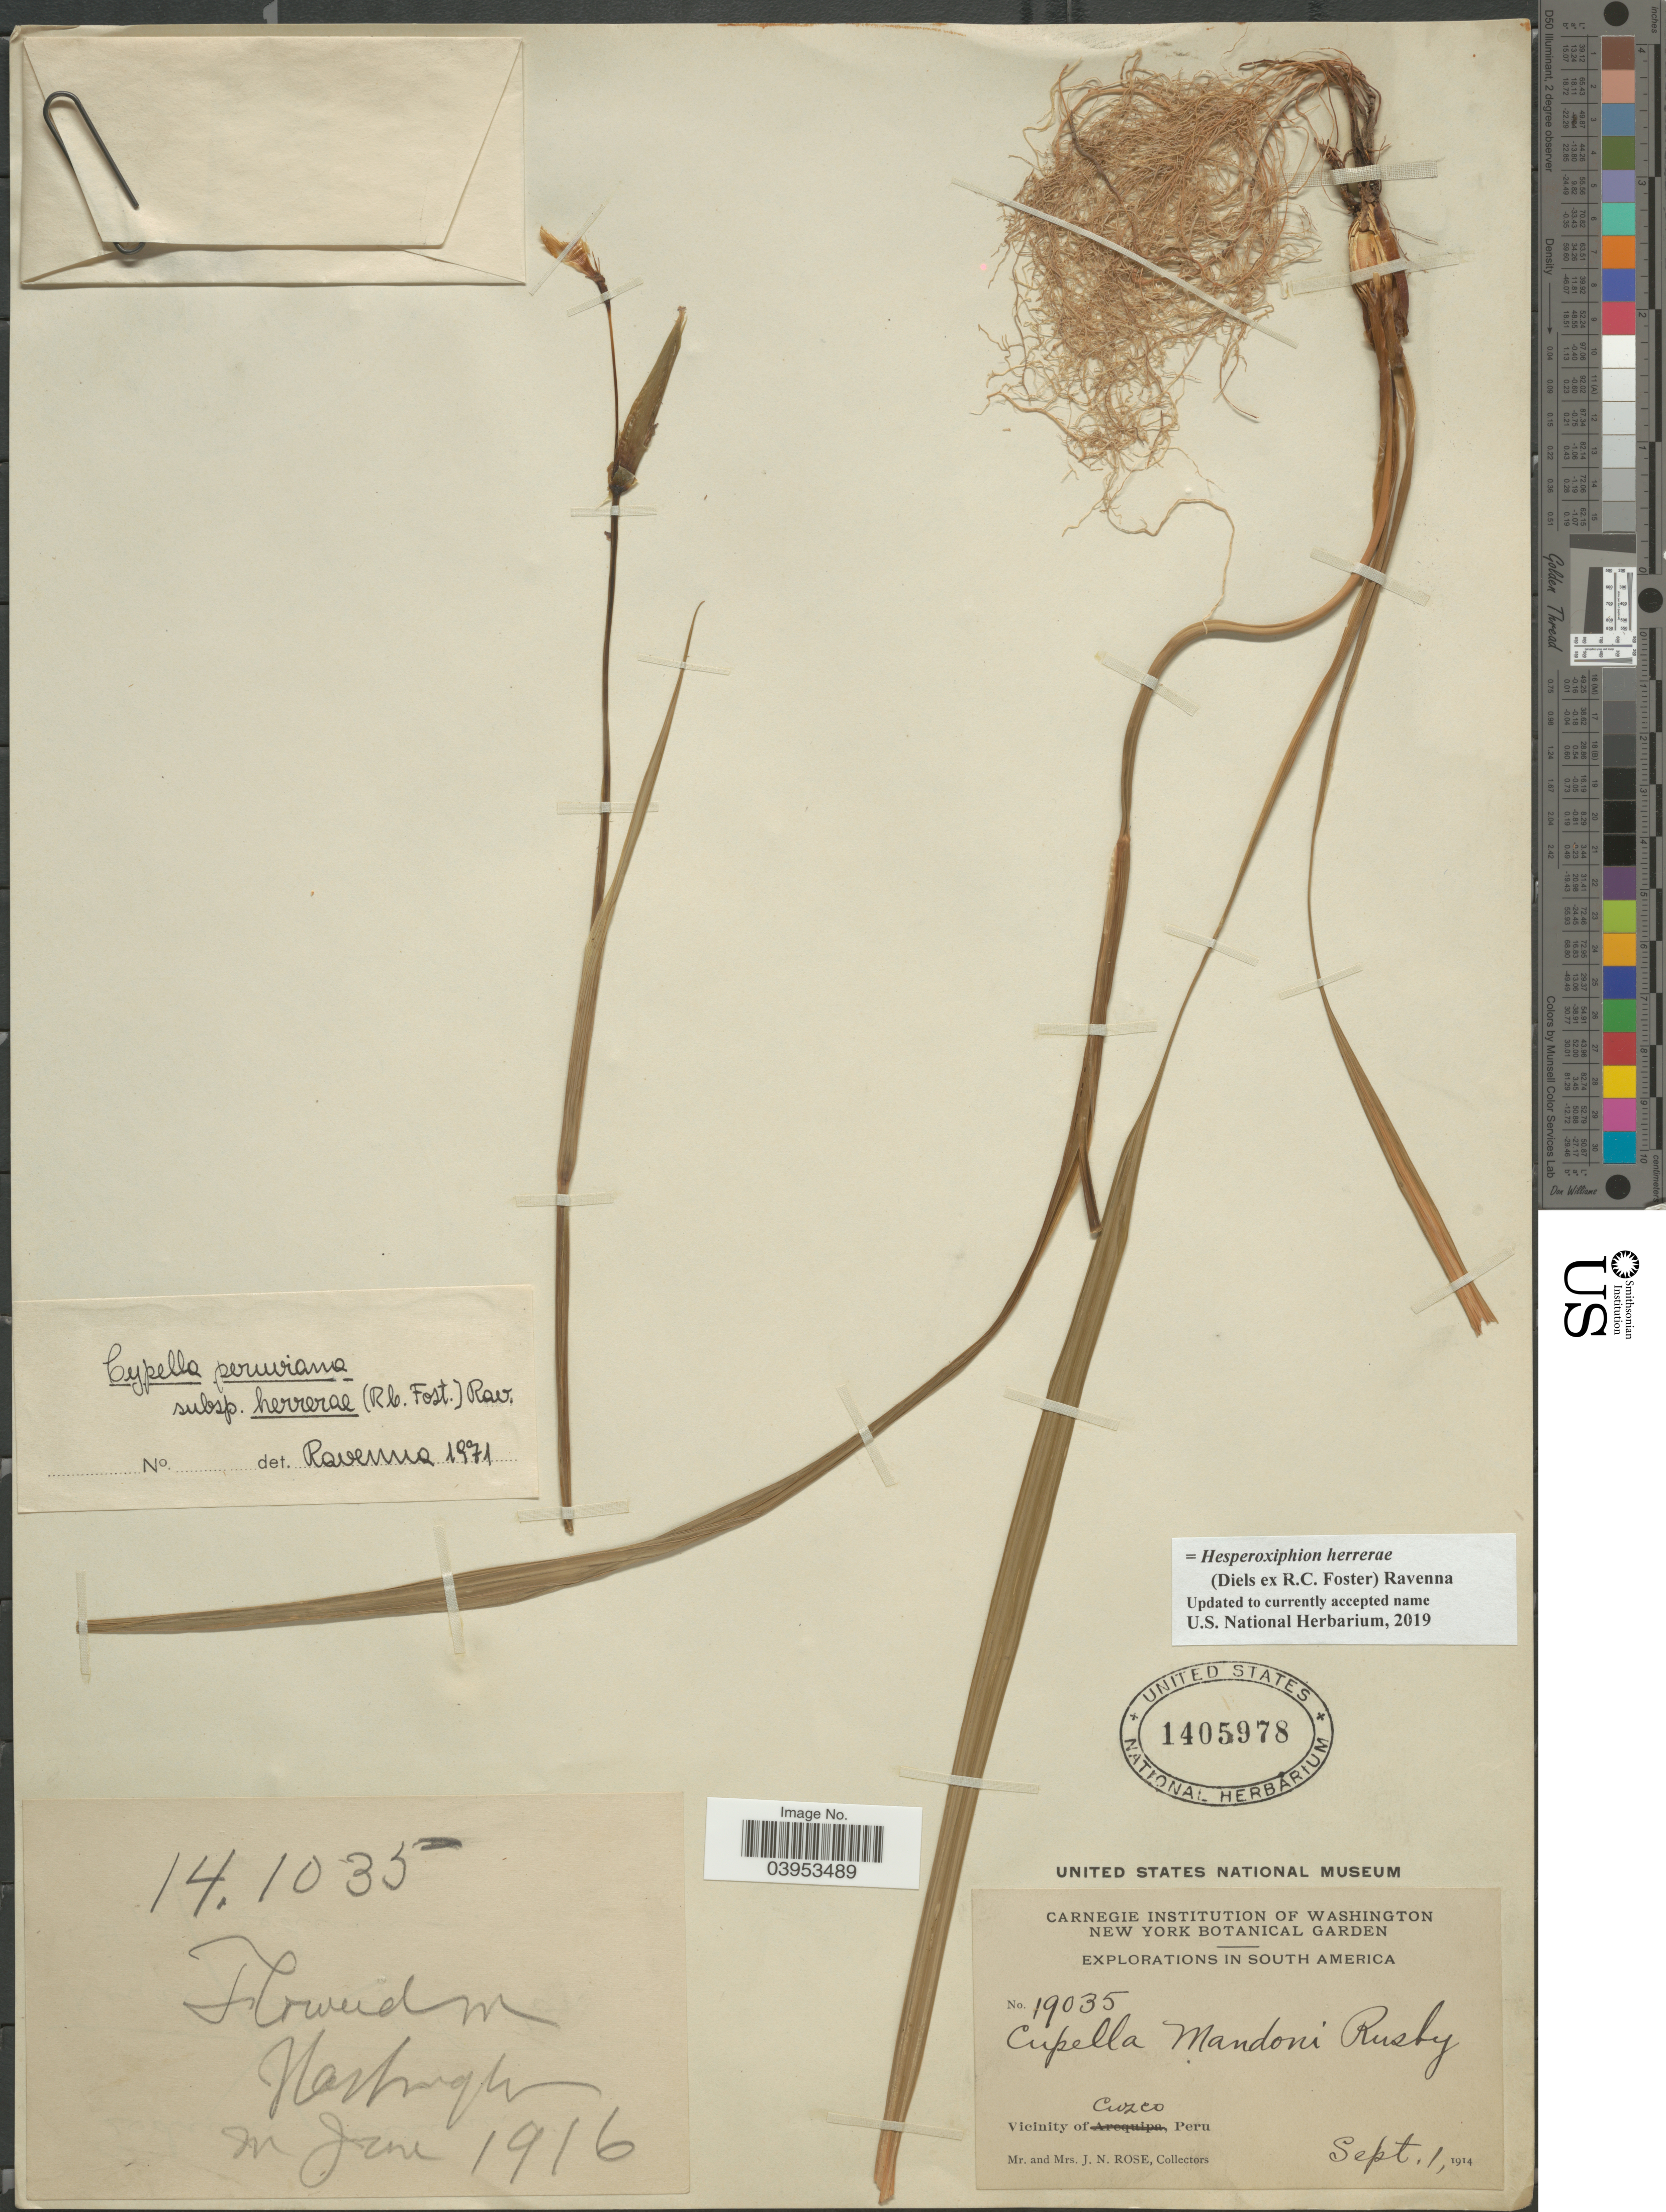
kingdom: Plantae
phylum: Tracheophyta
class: Liliopsida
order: Asparagales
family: Iridaceae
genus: Hesperoxiphion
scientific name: Hesperoxiphion herrerae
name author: (R.C. Foster) Ravenna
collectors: J. N. Rose & L. B. Rose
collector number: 19035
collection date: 1914-09-01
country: Peru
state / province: Cusco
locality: Vicinity in Cuzco.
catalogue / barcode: US 1405978